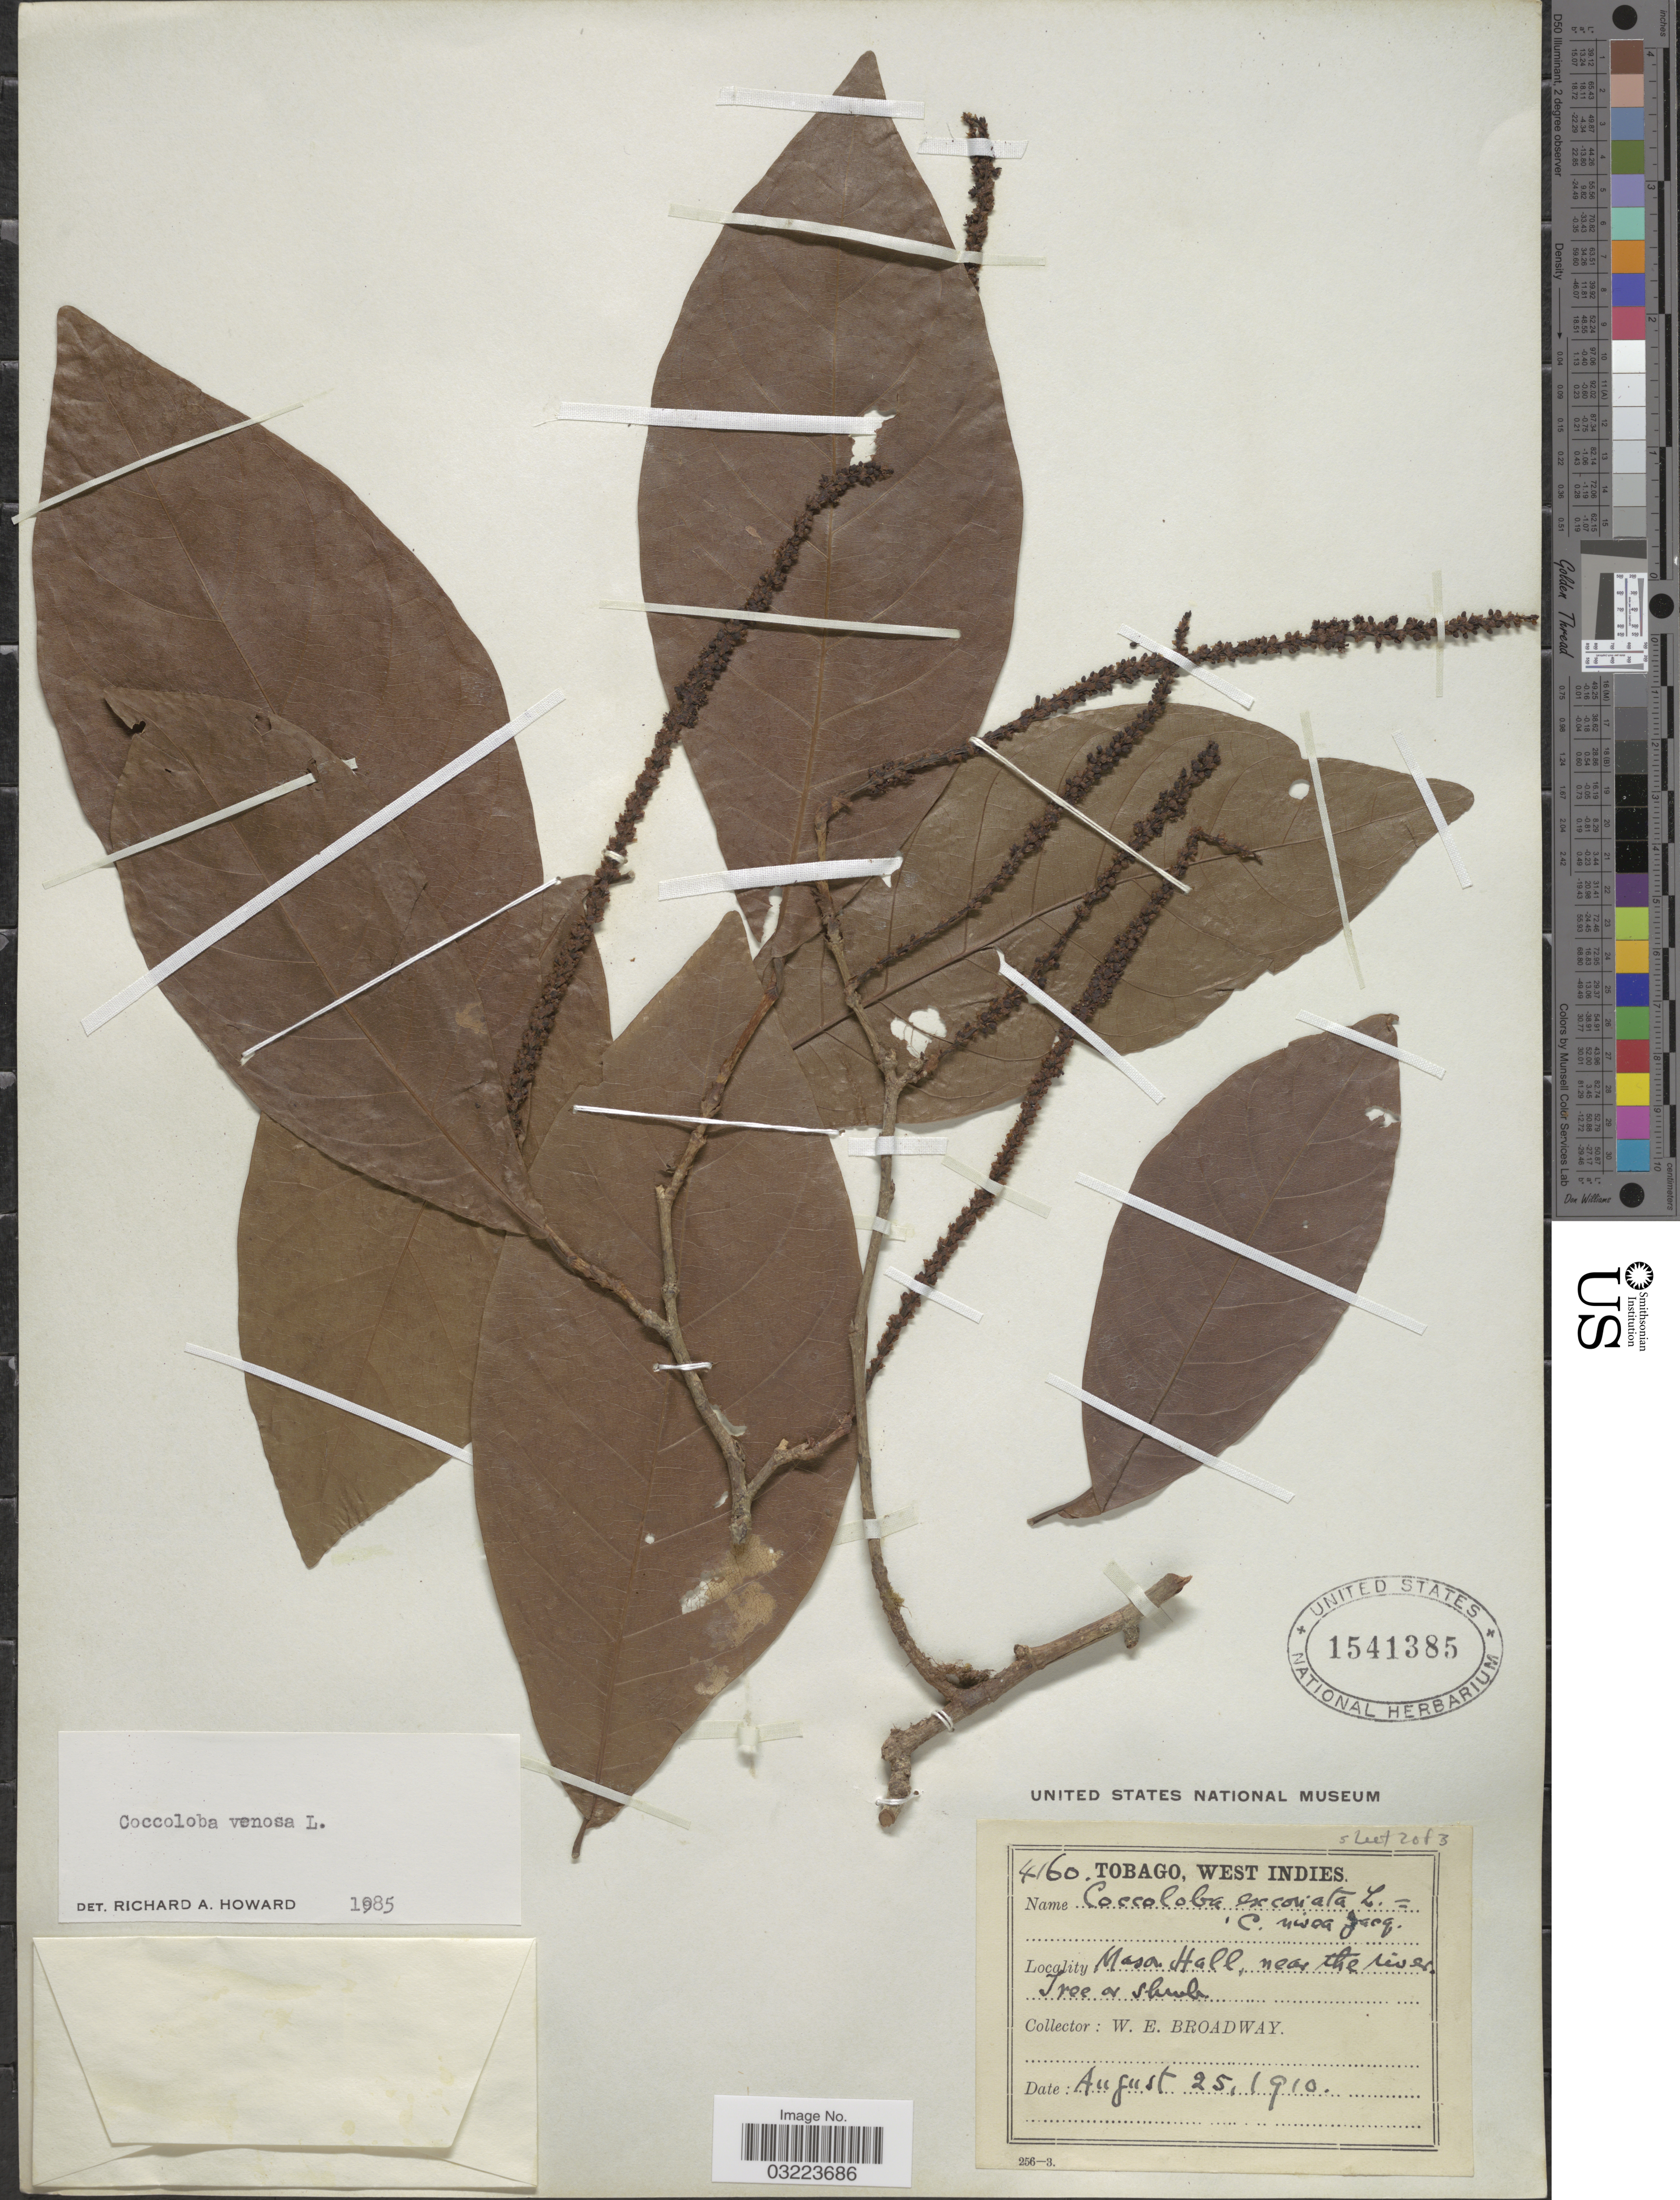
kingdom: Plantae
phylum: Tracheophyta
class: Magnoliopsida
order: Caryophyllales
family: Polygonaceae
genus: Coccoloba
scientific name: Coccoloba venosa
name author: L.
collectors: W. E. Broadway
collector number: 4160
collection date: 1910-08-25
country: Trinidad and Tobago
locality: Tobago, West Indies. Mason Hall, near the river.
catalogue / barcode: US 1541385